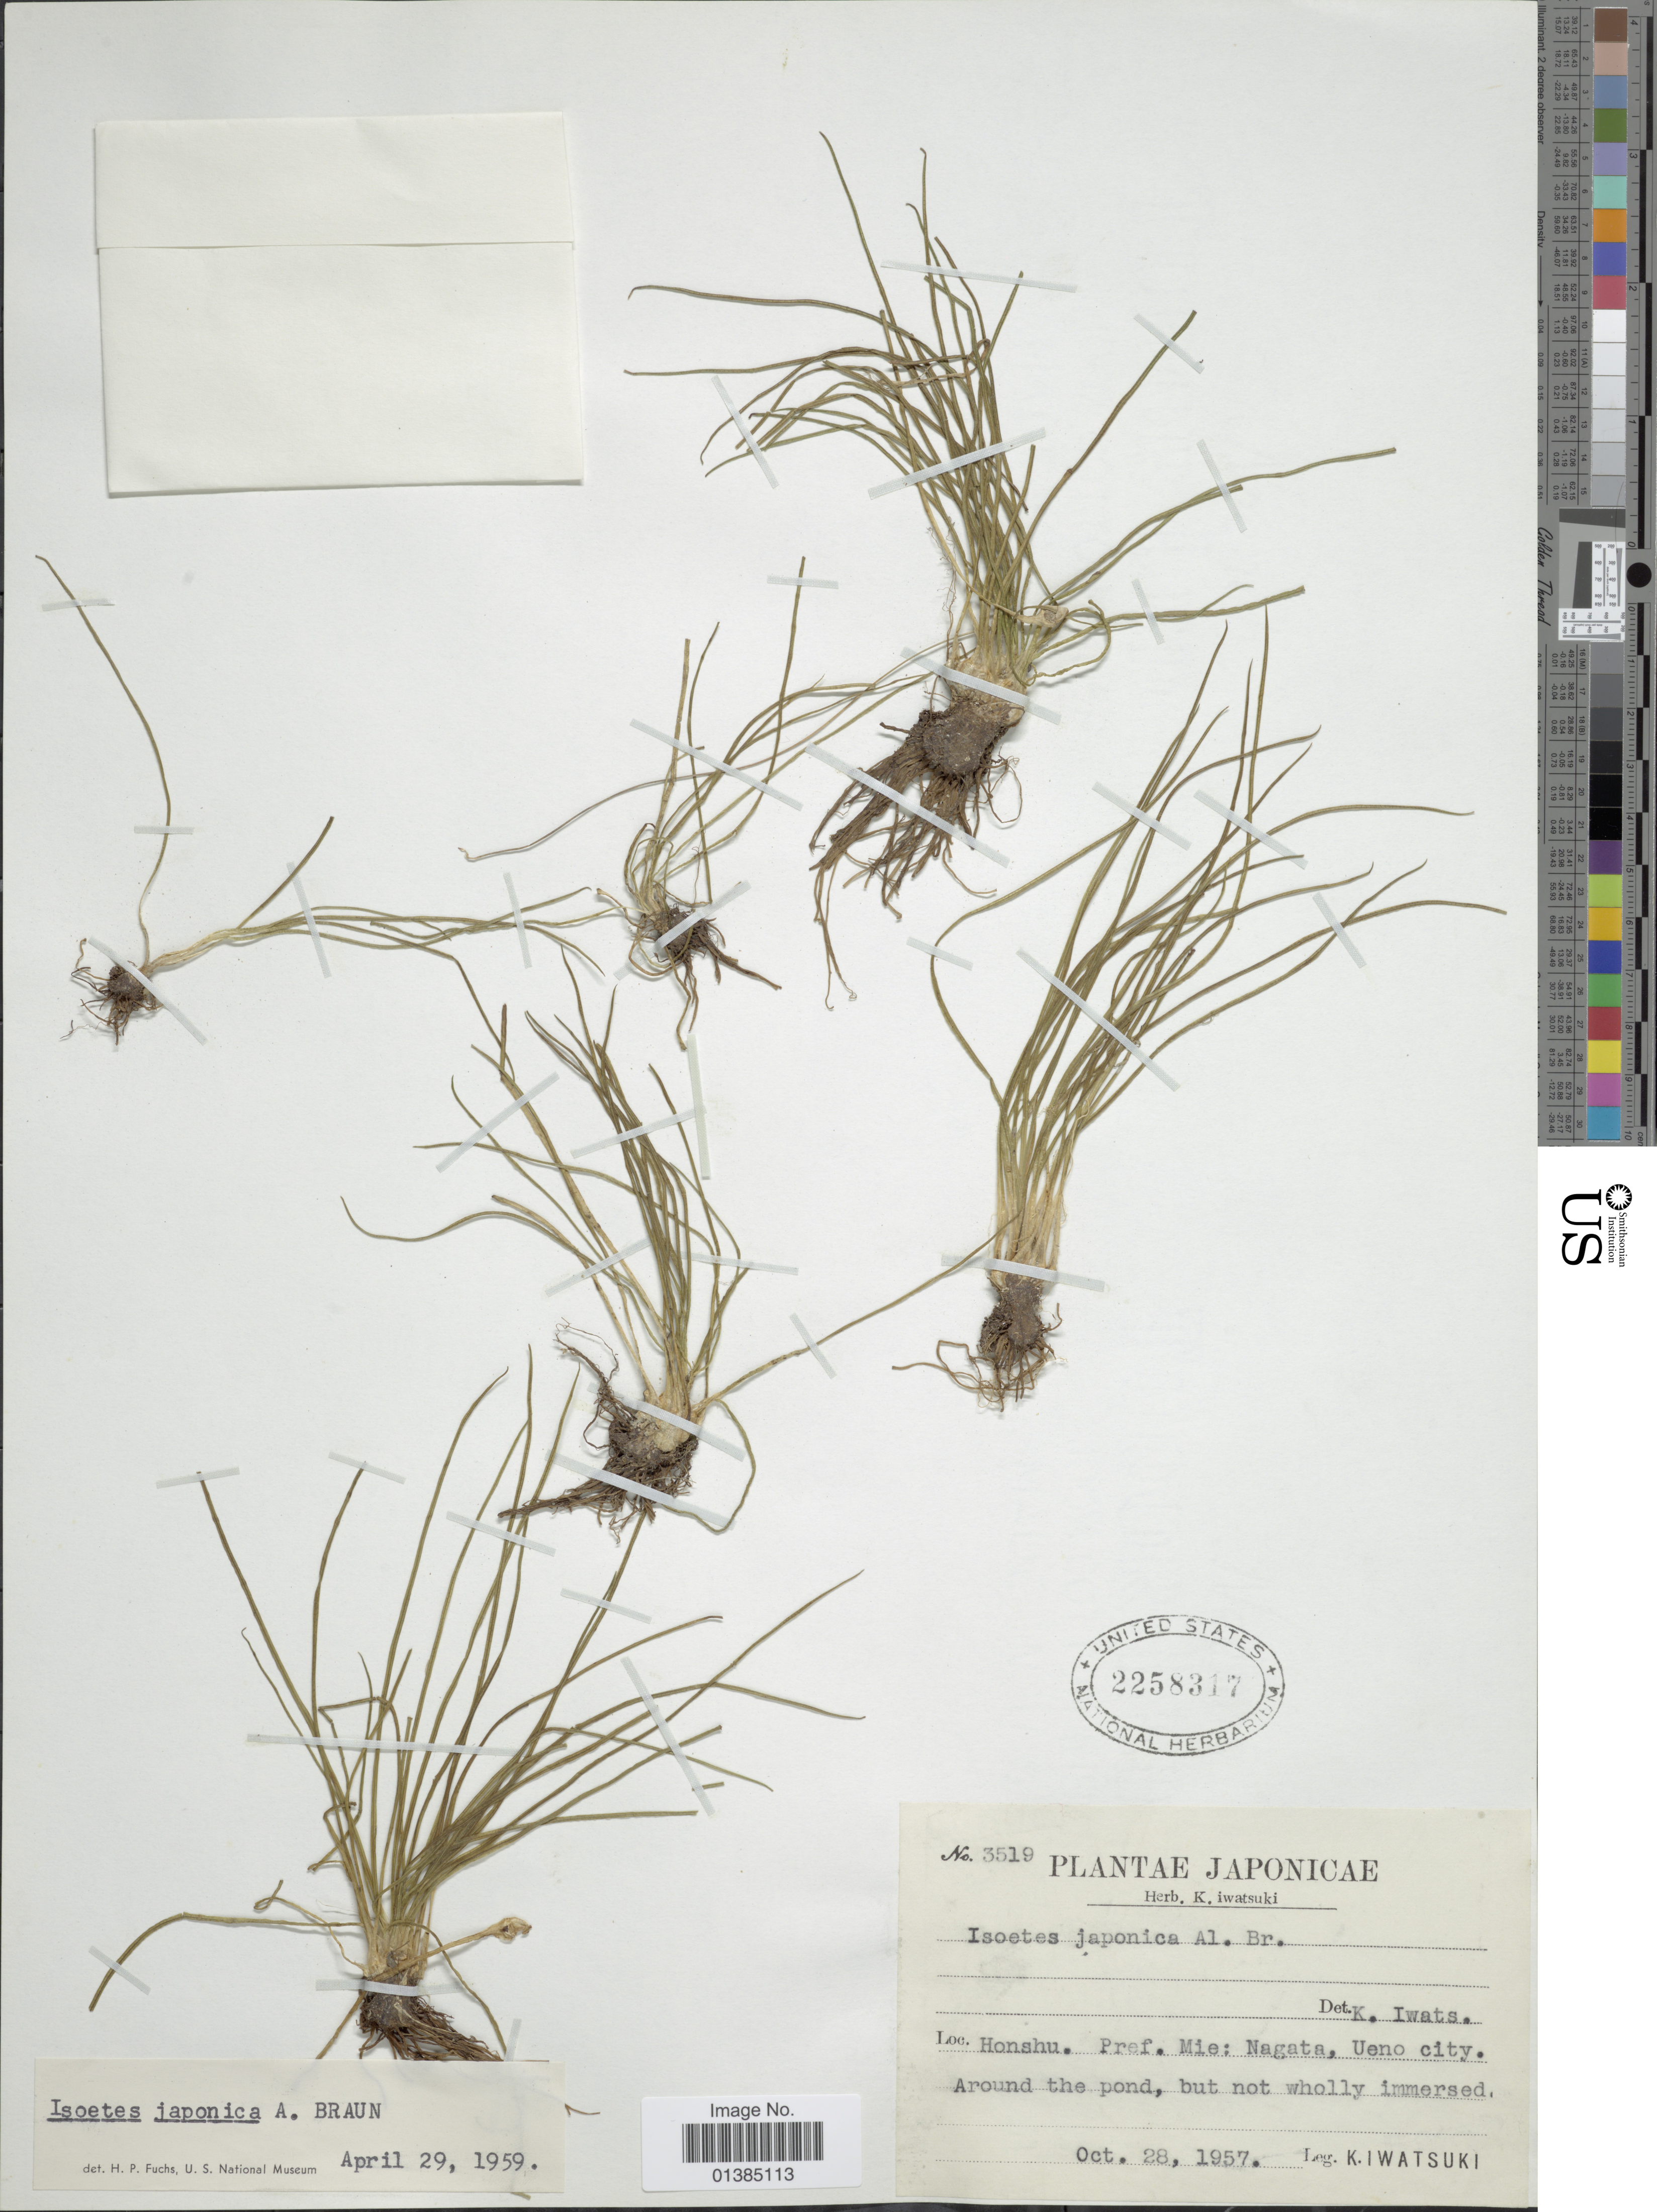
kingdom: Plantae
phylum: Tracheophyta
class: Lycopodiopsida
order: Isoetales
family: Isoetaceae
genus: Isoetes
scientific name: Isoetes japonica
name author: A. Braun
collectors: K. Iwatsuki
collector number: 3519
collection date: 1957-10-28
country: Japan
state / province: Mie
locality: Honshu. Pref. Mie: Nagata, Ueno city.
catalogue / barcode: US 2258317